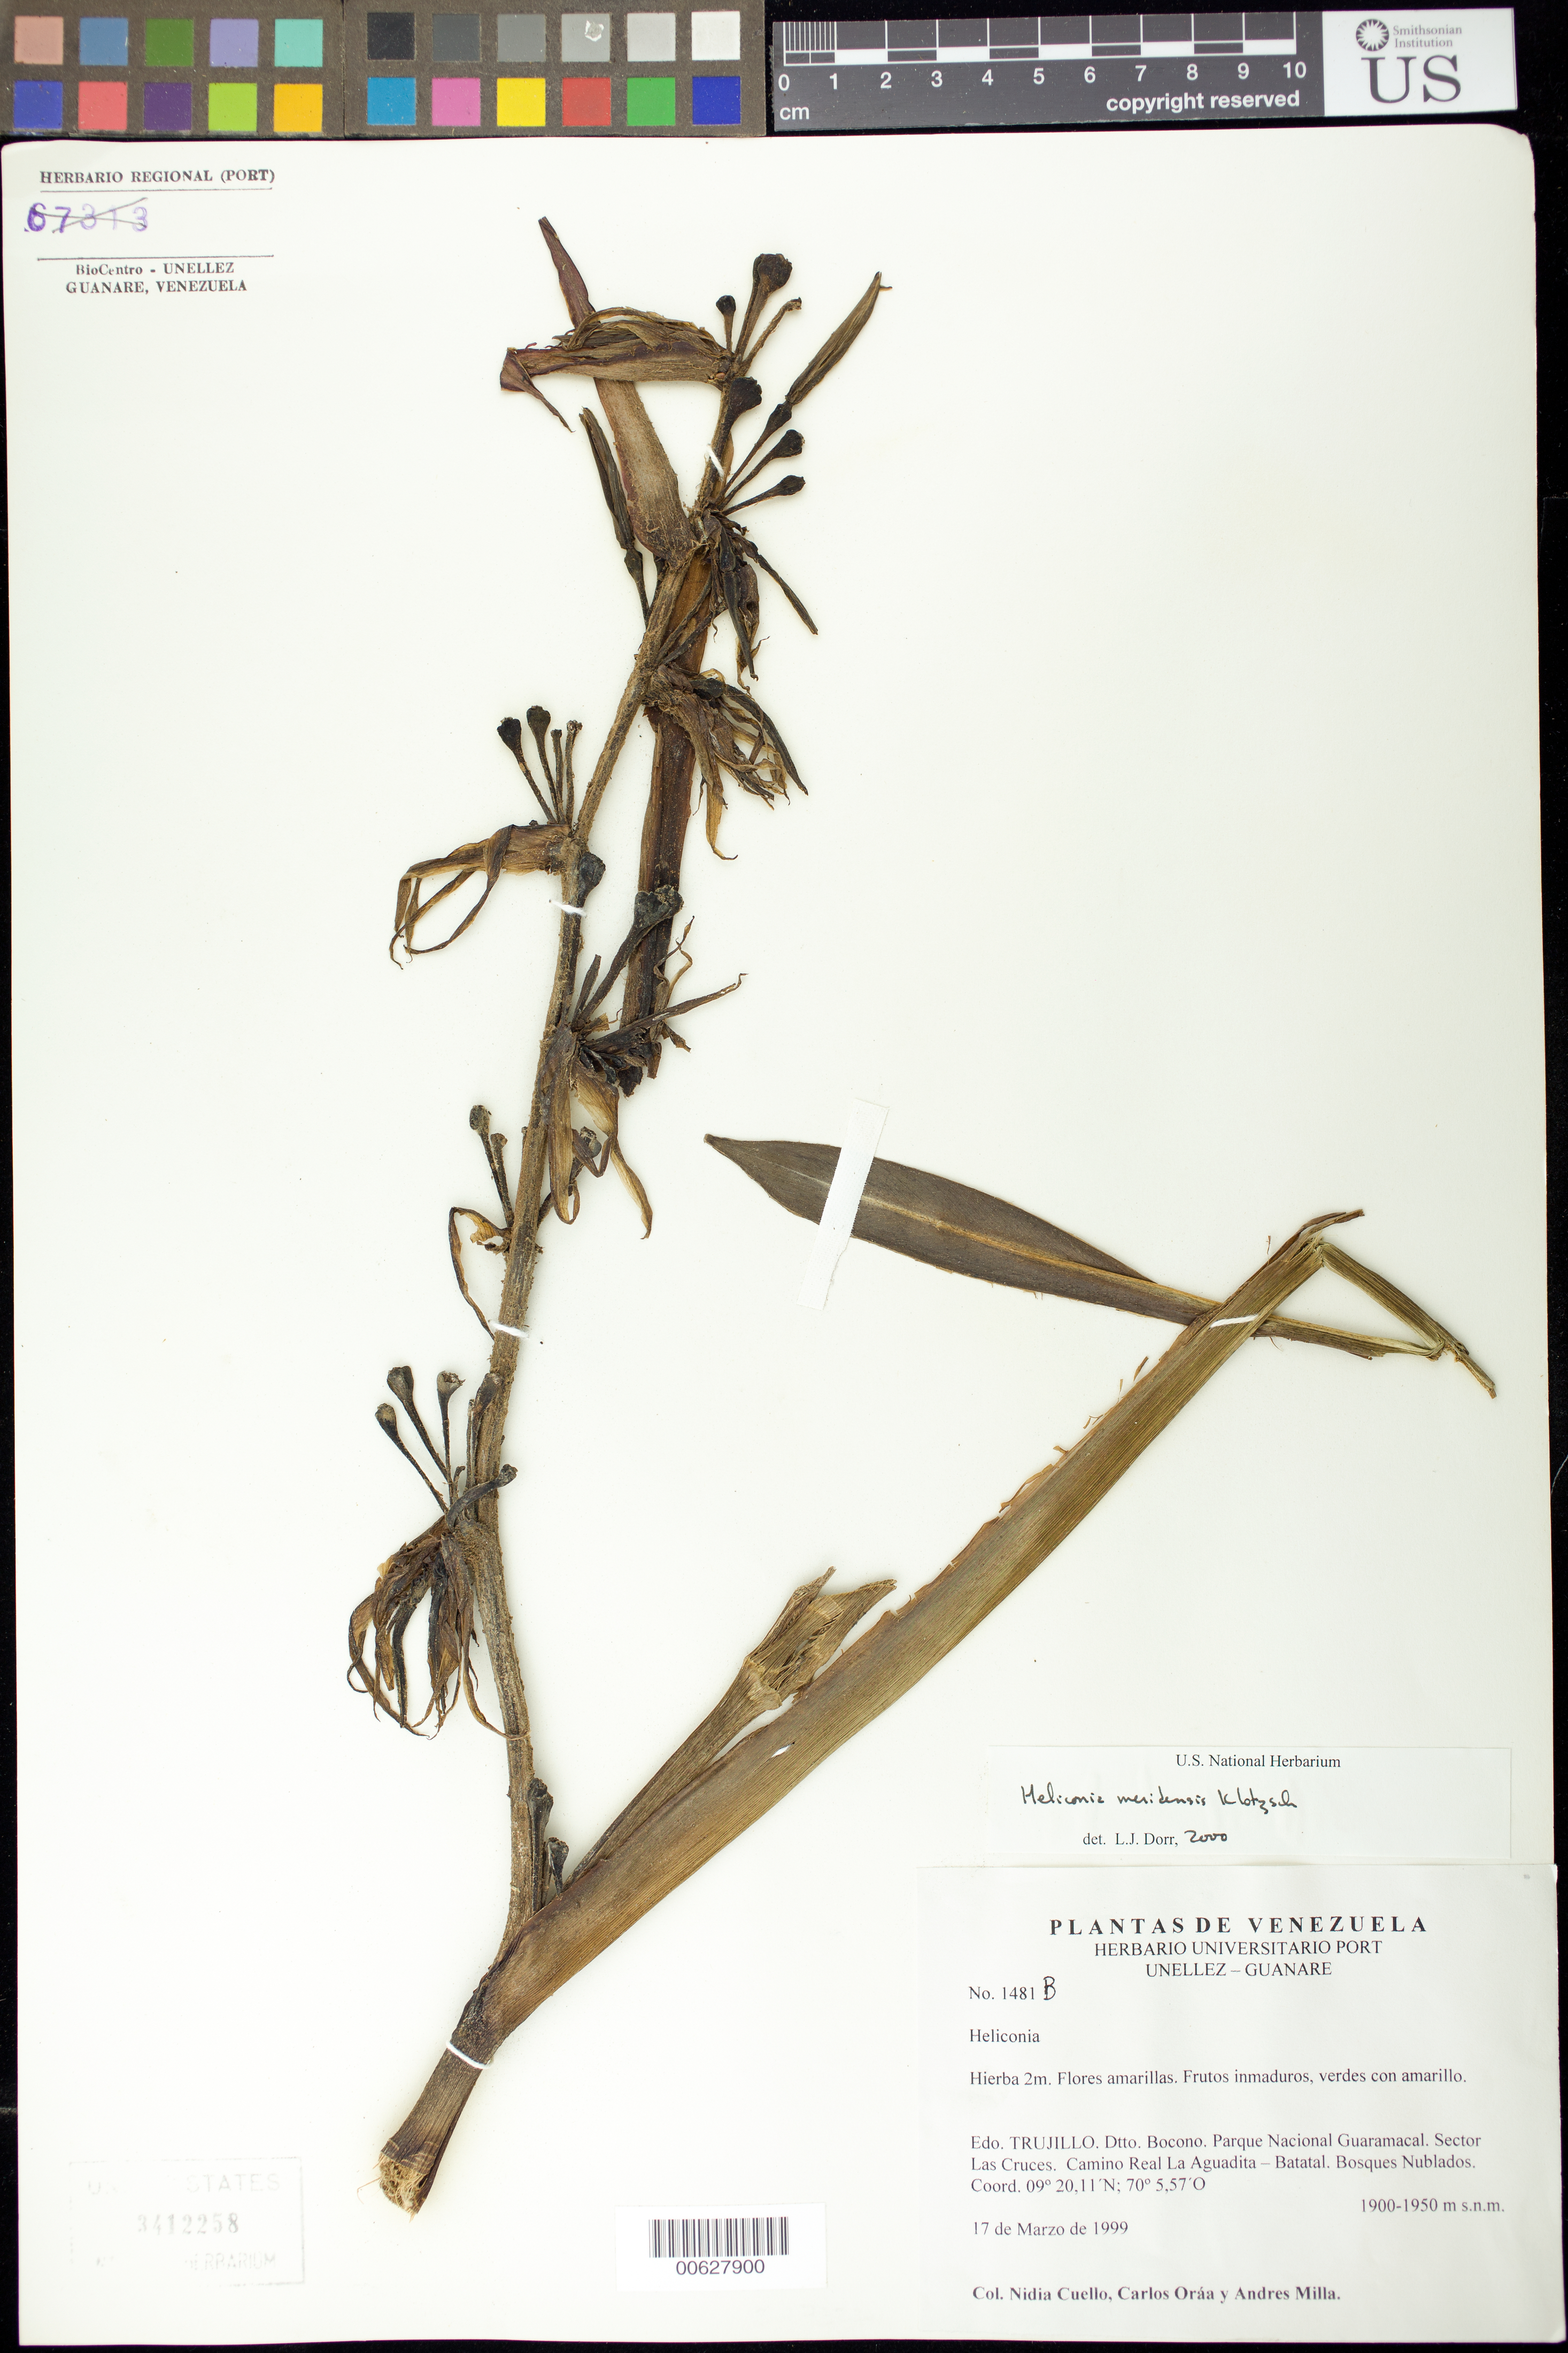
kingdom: Plantae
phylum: Tracheophyta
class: Magnoliopsida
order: Saxifragales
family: Grossulariaceae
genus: Ribes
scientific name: Ribes atropurpureum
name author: C.A. Mey.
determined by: Dorr, L. J., (BOT), Smithsonian Institution - National Museum of Natural History (UNITED STATES)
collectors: N. L. Cuello, C. Oráa & A. Milla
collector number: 1481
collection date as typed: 17 Mar 1999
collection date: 1999-03-17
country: Venezuela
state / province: Trujillo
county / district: Boconó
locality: Parque Nacional Guaramacal. Sector Las Cruces. Camino Real La Aguadita - Batatal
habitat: Bosques nubladas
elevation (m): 1900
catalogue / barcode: US 3412258